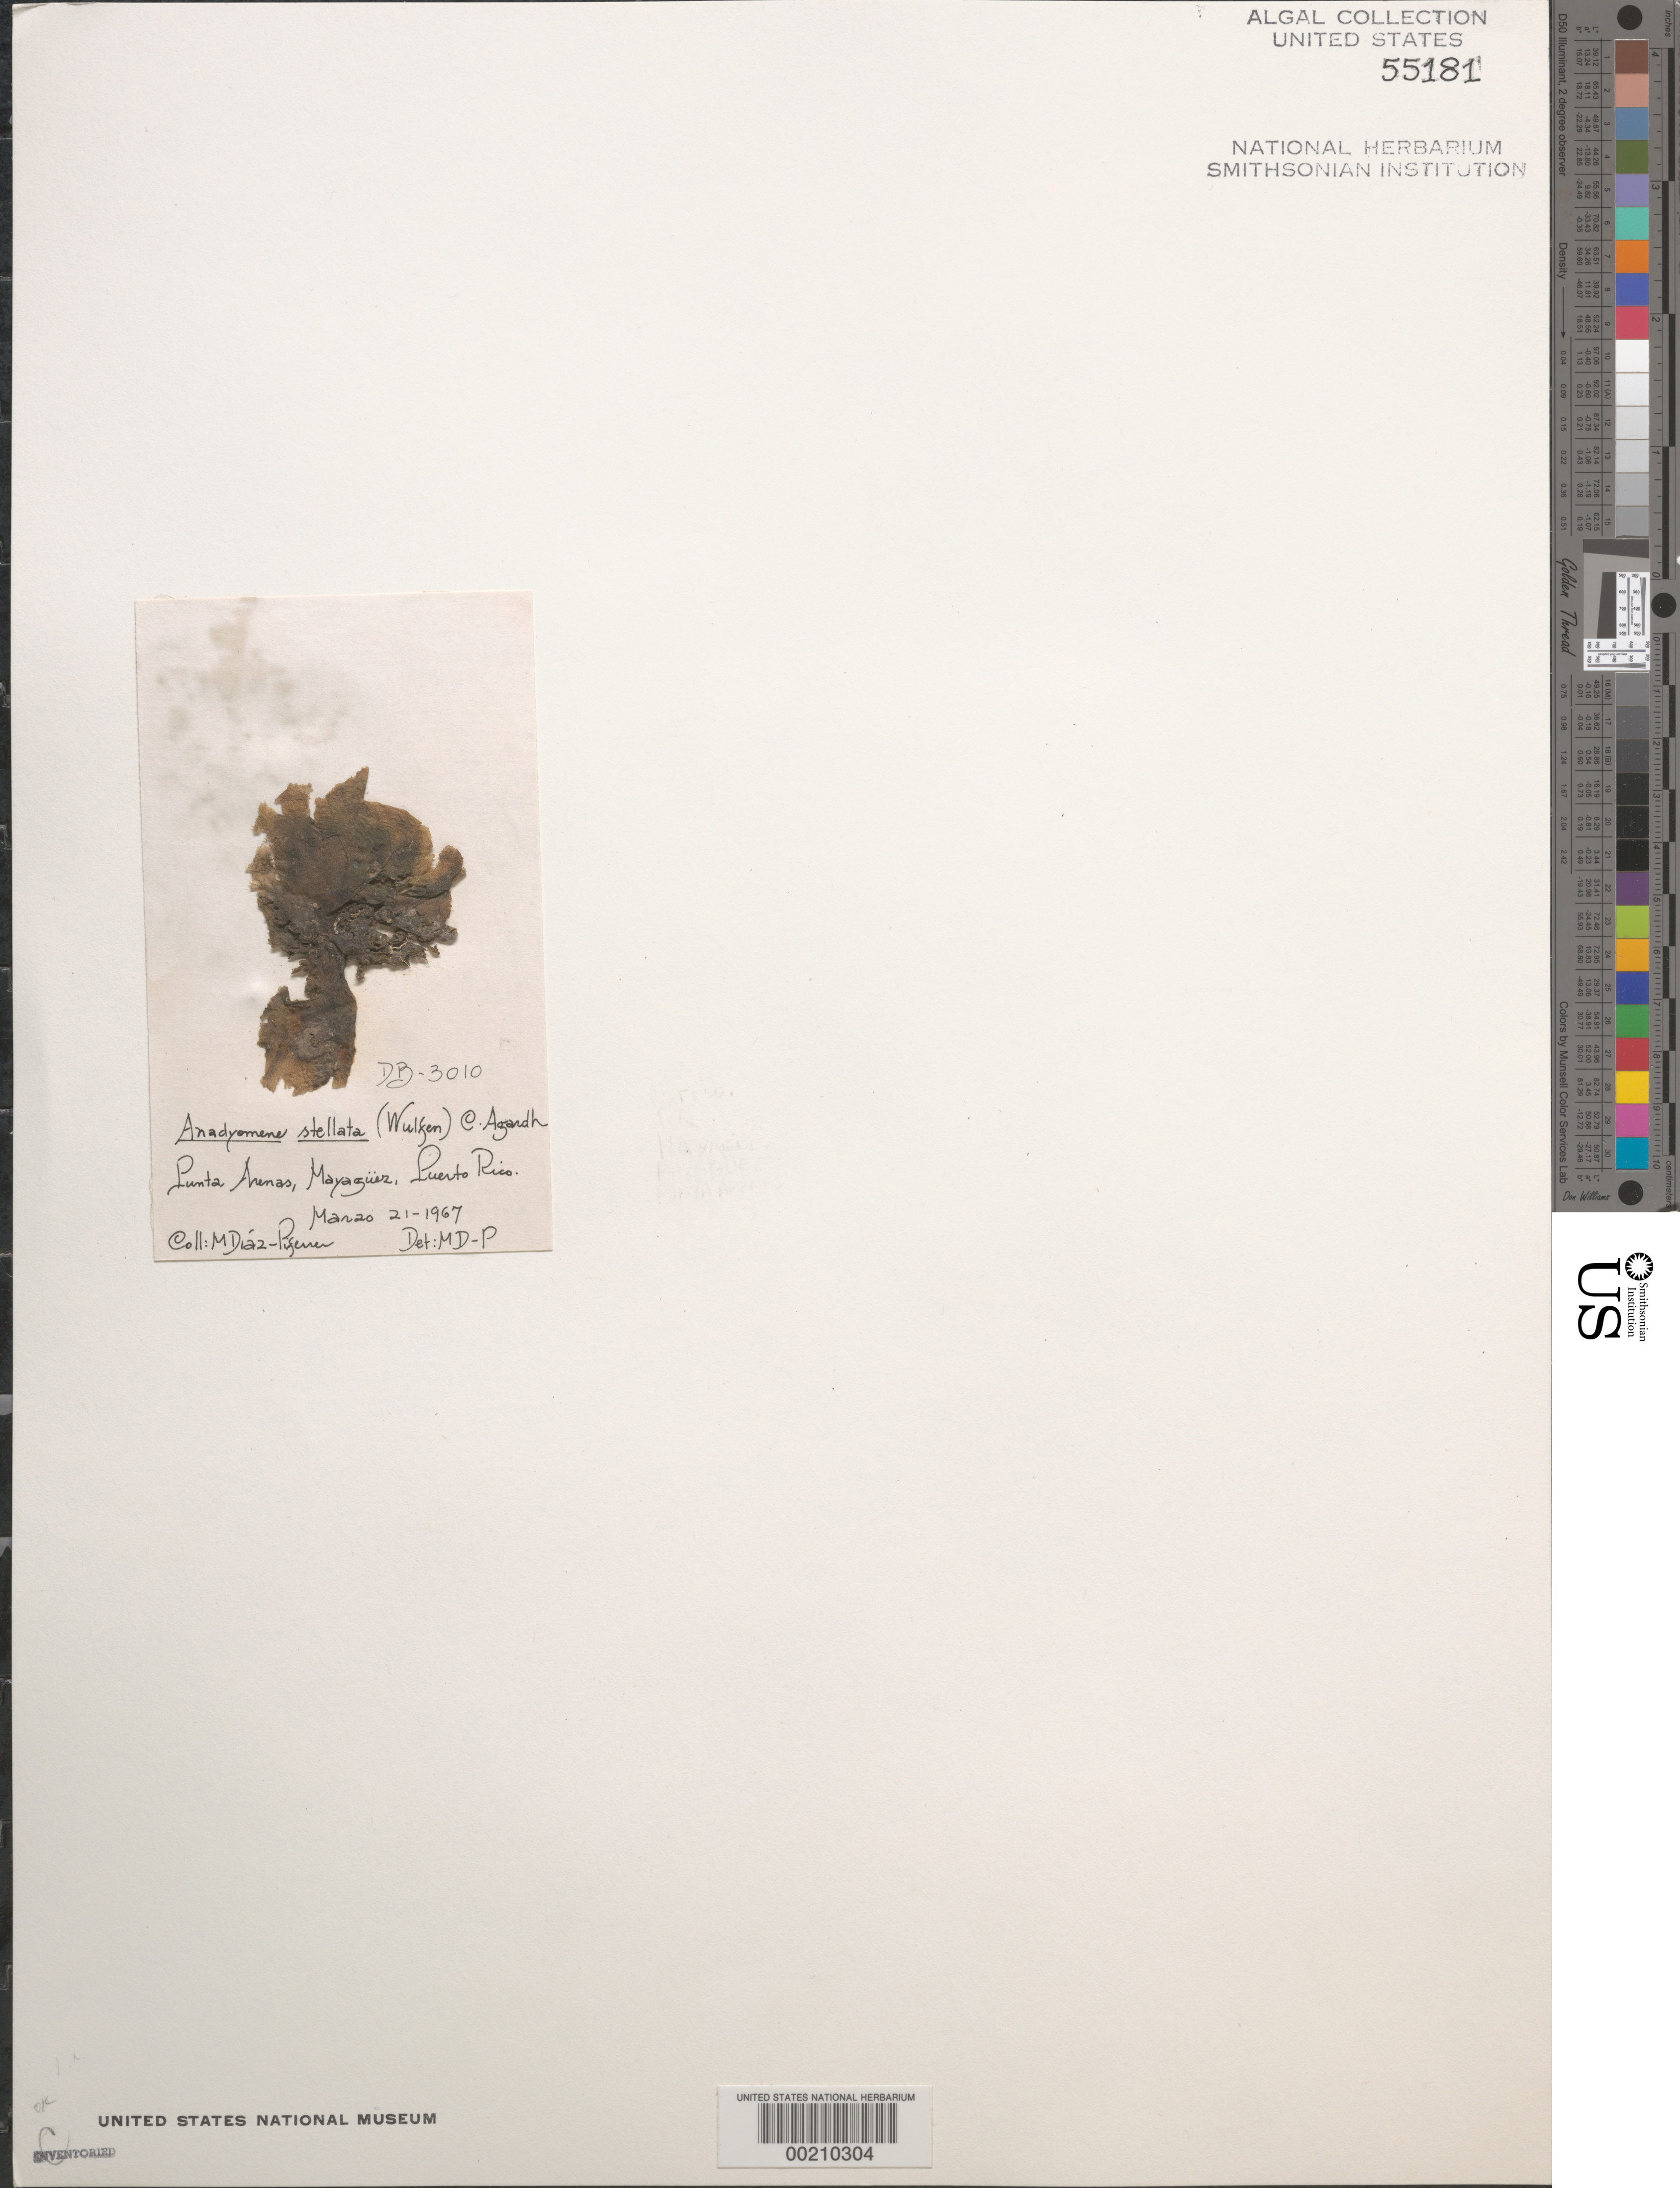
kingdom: Plantae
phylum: Chlorophyta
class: Ulvophyceae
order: Cladophorales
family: Anadyomenaceae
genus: Anadyomene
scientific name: Anadyomene stellata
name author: (Wulfen) C. Agardh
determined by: Diaz-Piferrer, M.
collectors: M. Diaz-Piferrer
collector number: Db-3010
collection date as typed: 21 Mar 1967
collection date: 1967-03-21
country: Puerto Rico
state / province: Mayaguez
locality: Punta arenas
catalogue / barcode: US 55181